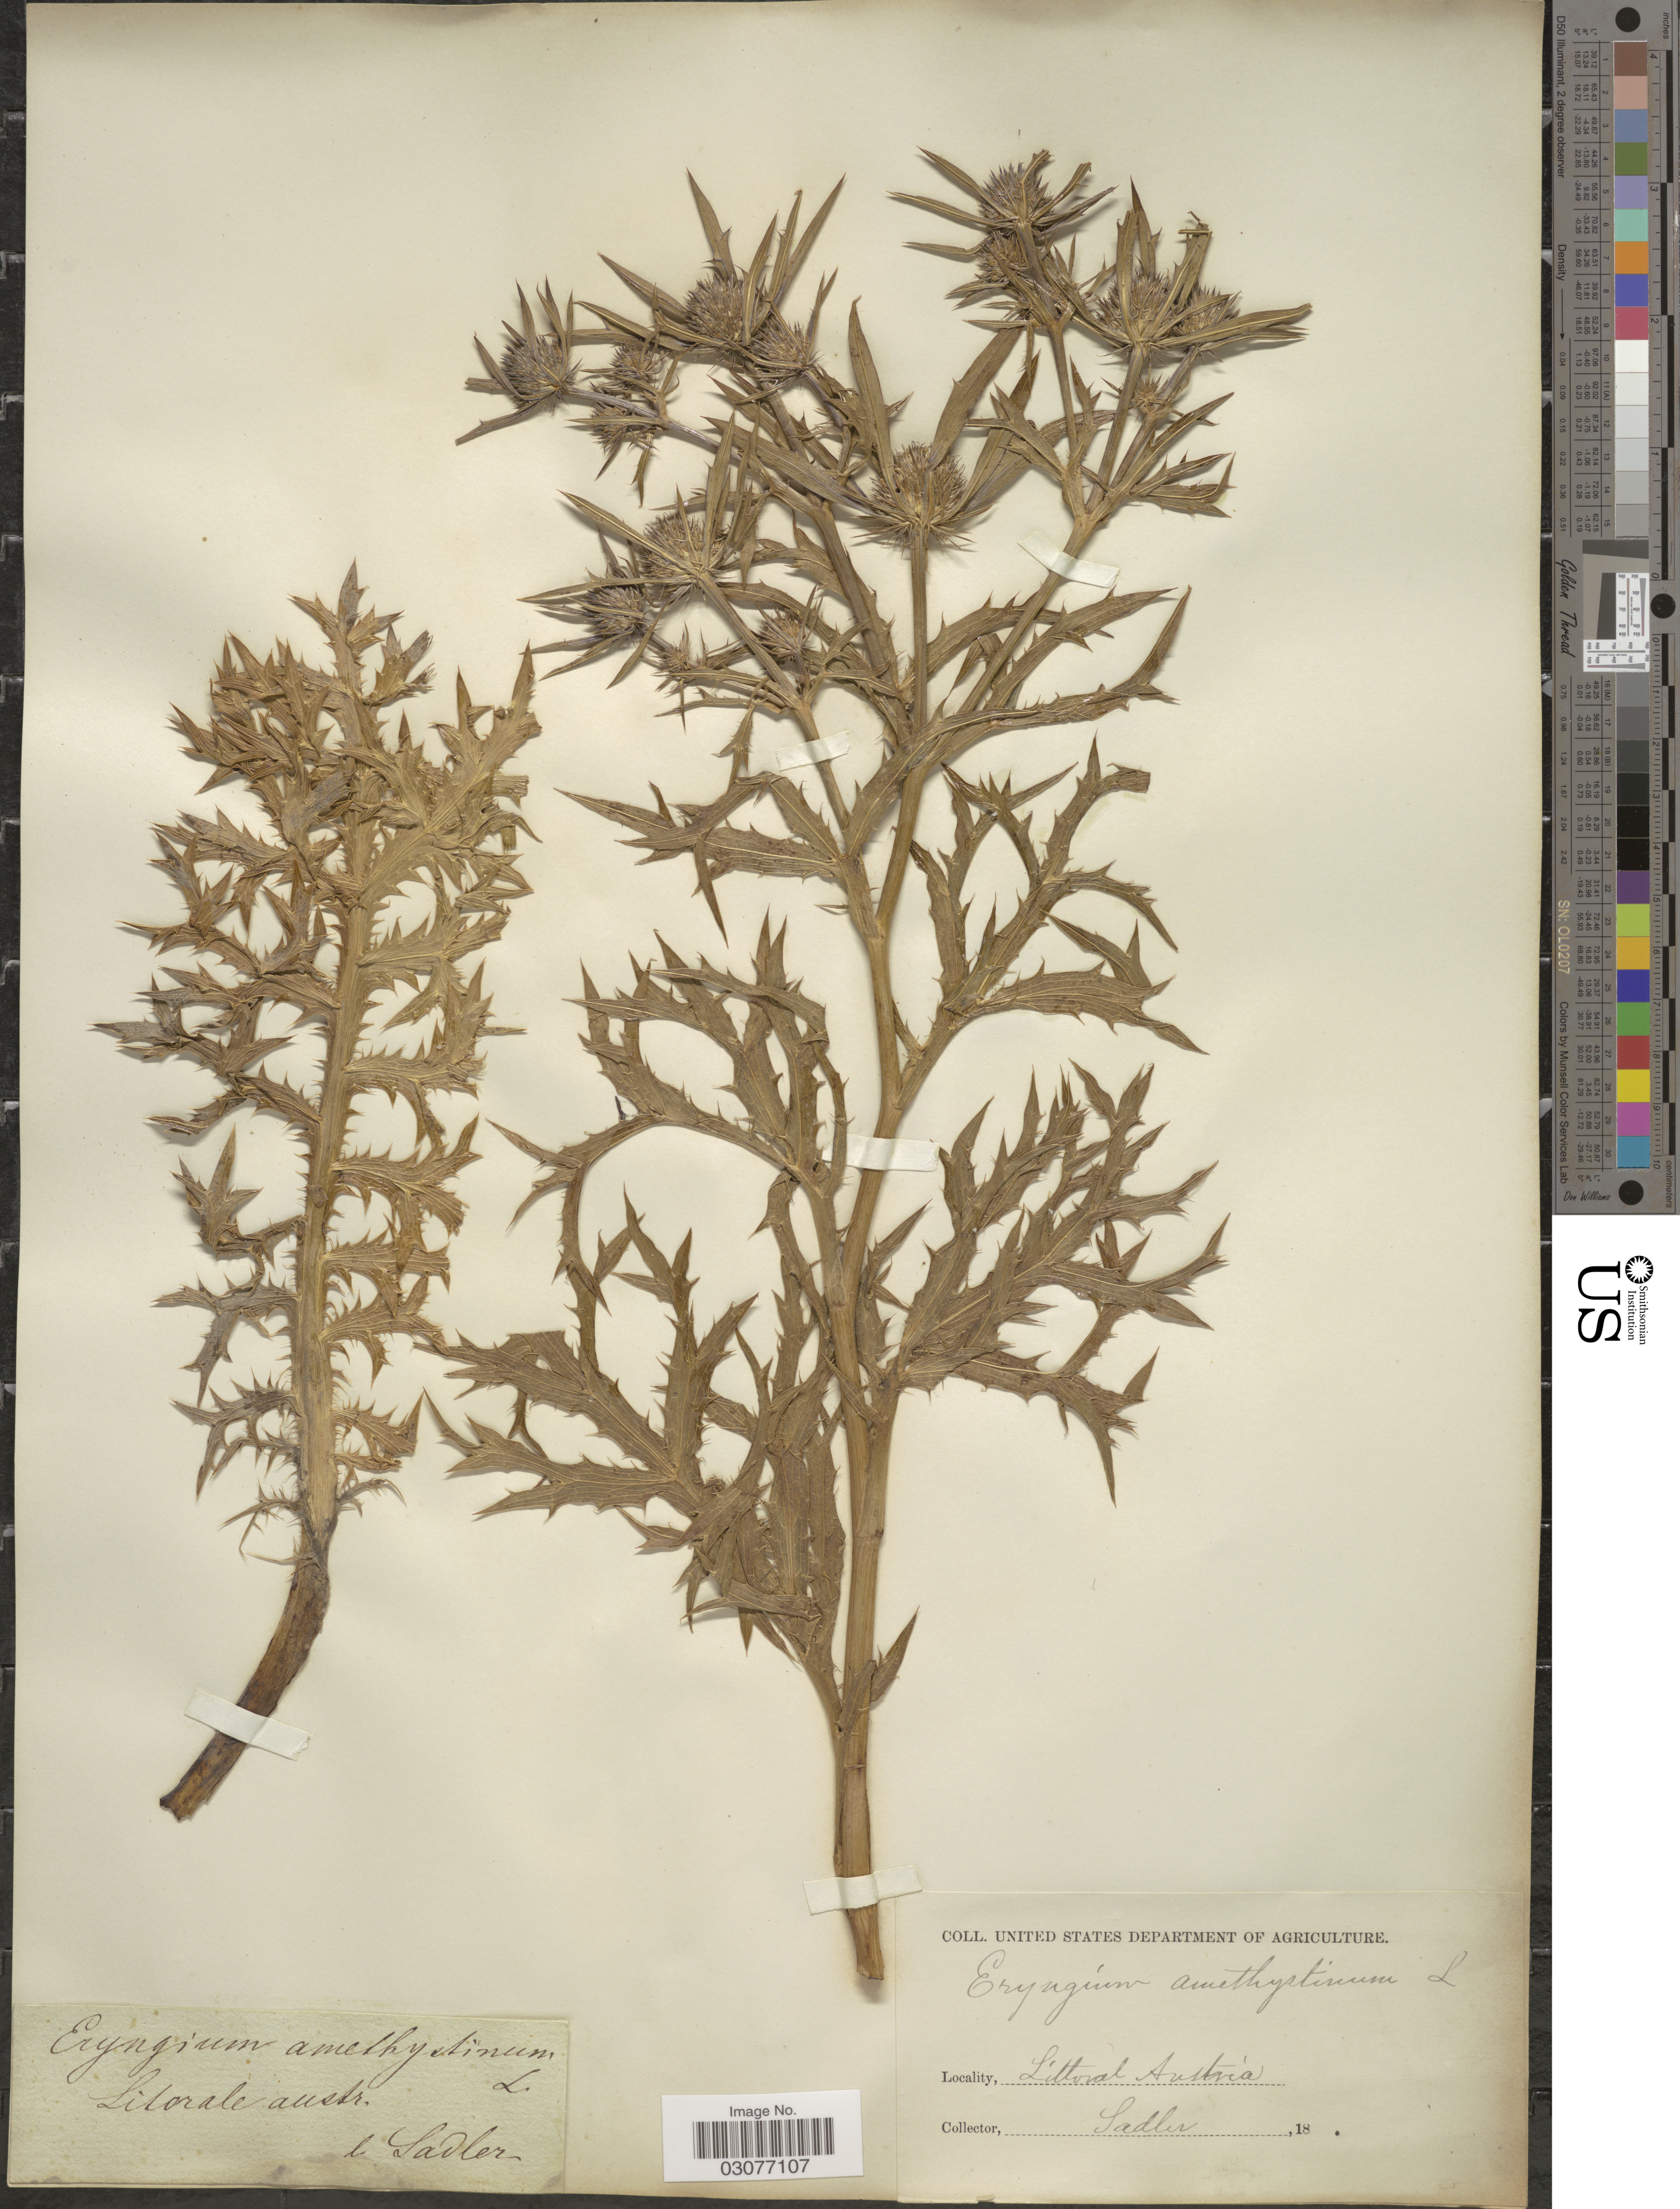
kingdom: Plantae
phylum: Tracheophyta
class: Magnoliopsida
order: Apiales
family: Apiaceae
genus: Eryngium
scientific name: Eryngium amethystinum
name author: L.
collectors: -. Sadler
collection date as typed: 18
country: Austria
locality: Littoral Austria.